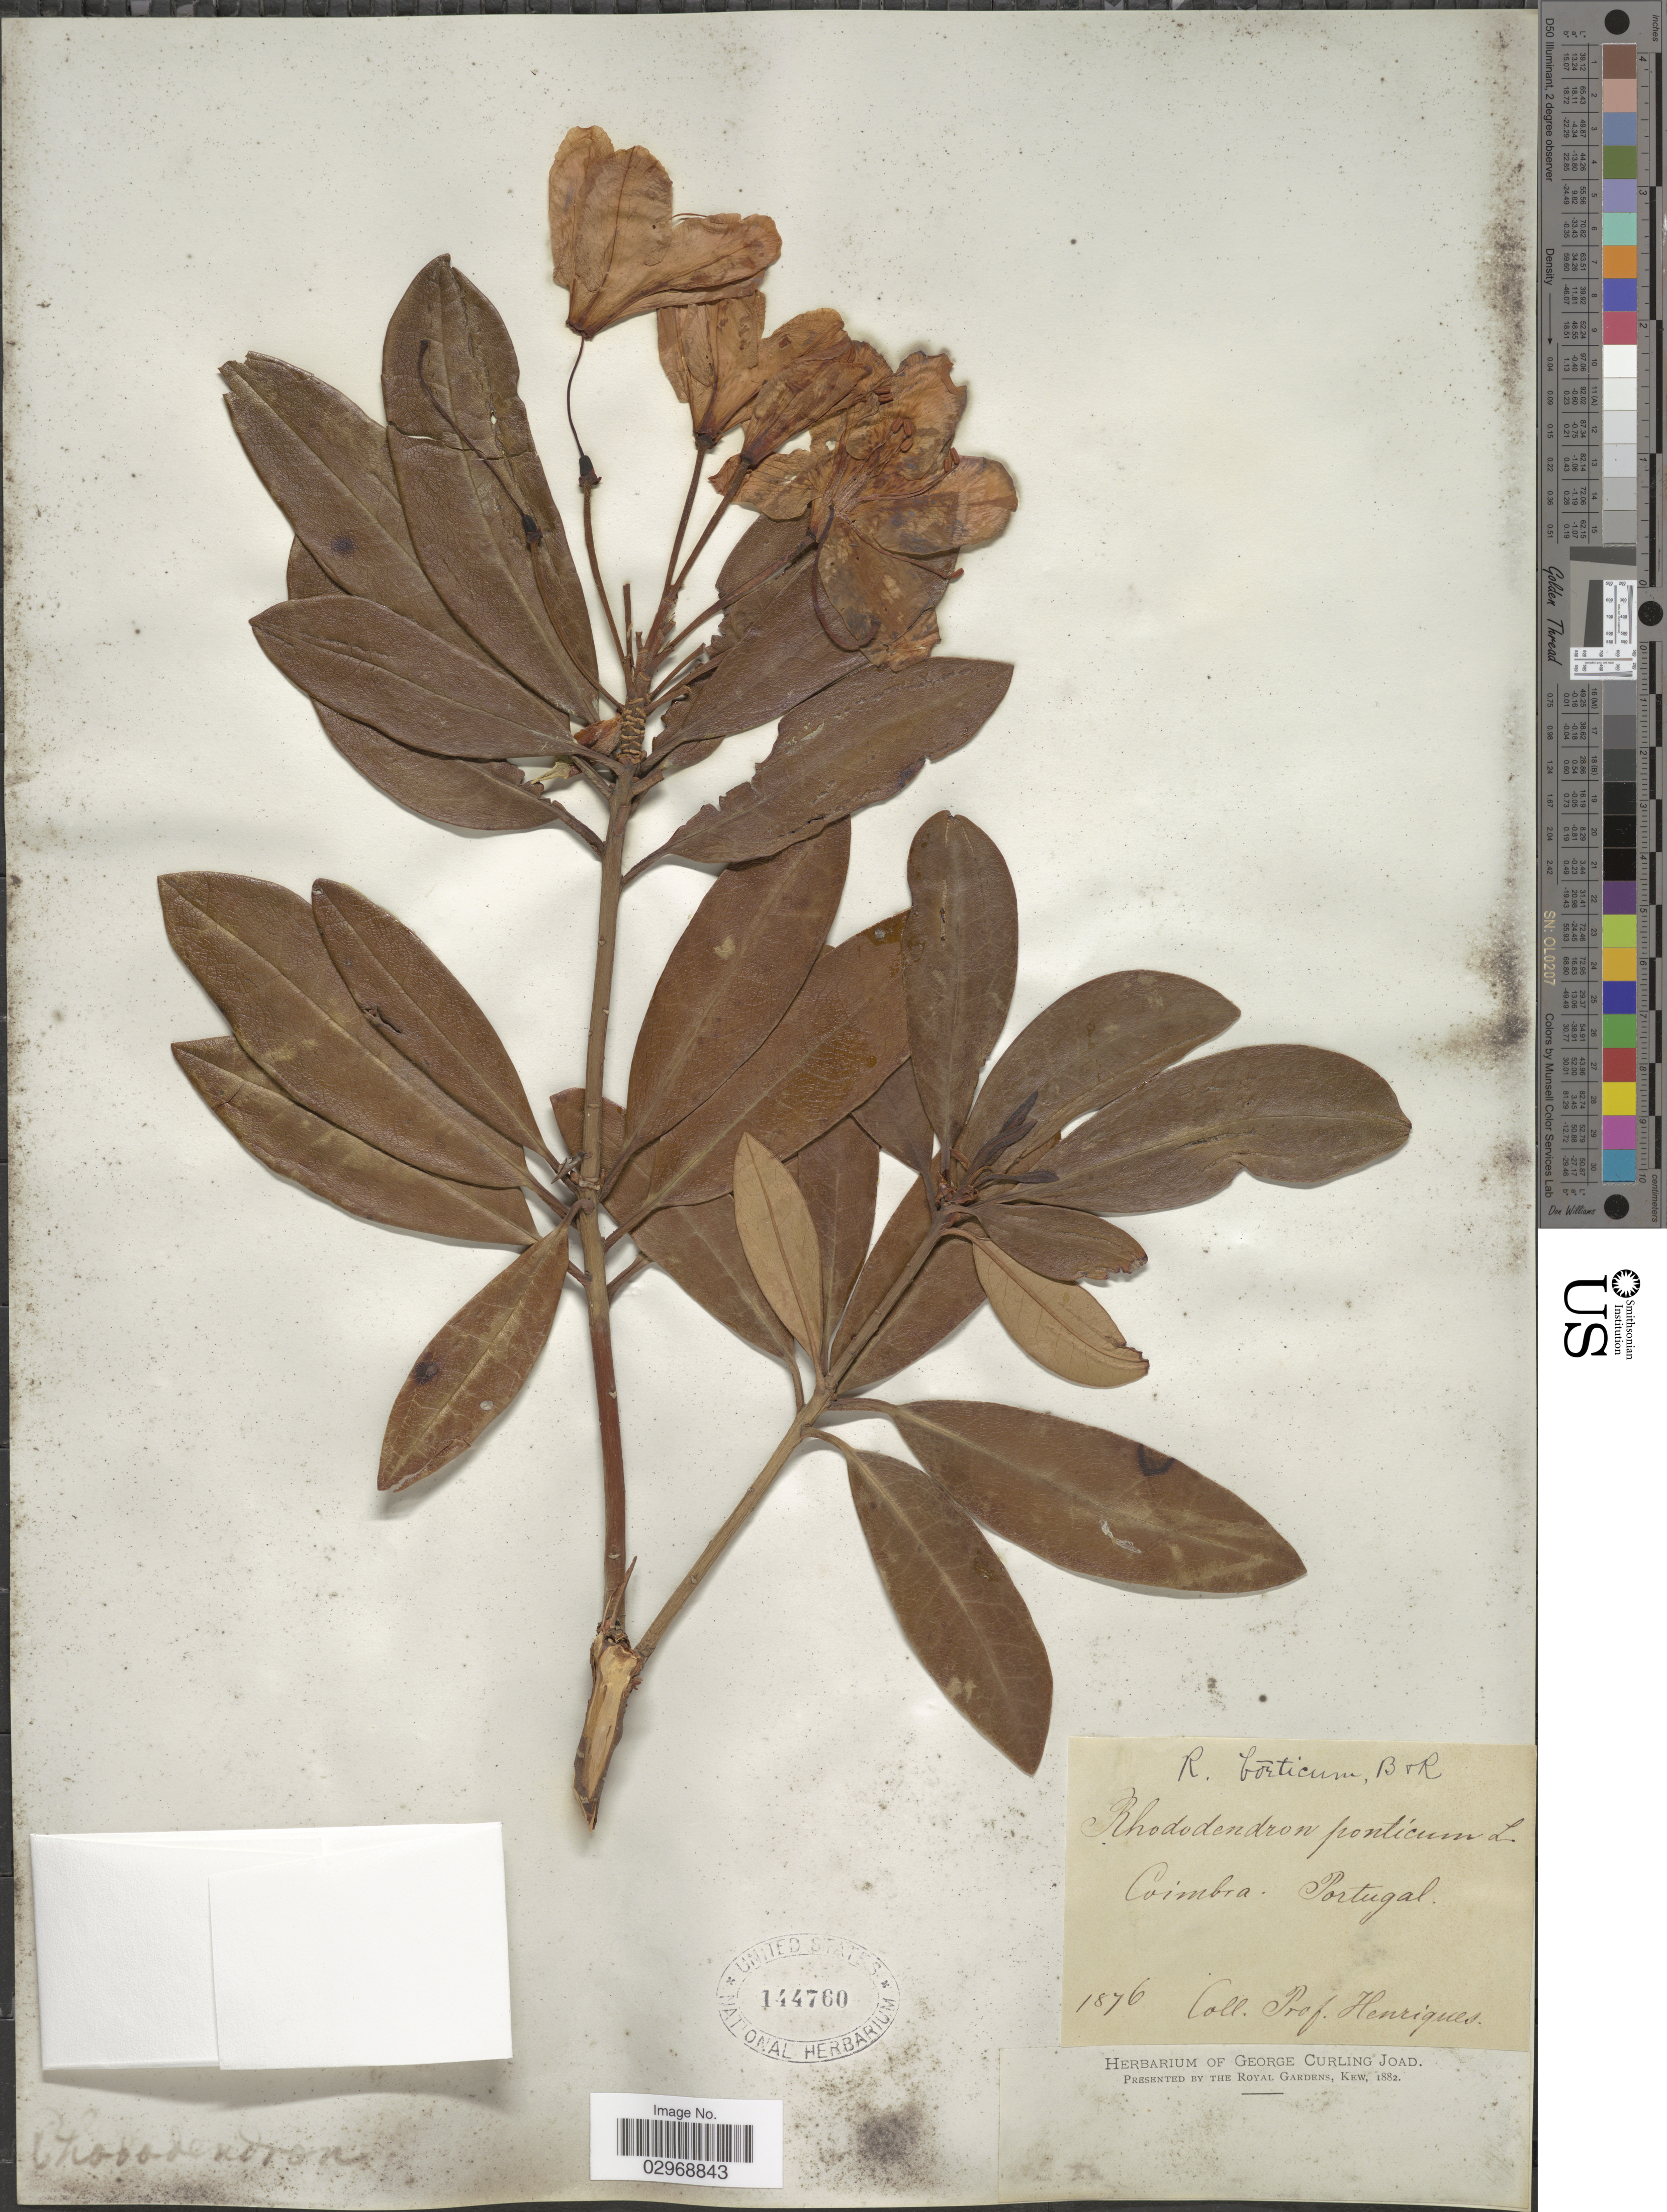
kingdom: Plantae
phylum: Tracheophyta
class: Magnoliopsida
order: Ericales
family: Ericaceae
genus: Rhododendron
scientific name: Rhododendron ponticum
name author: L.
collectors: Henriques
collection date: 1876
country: Portugal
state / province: Coimbra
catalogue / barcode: US 144760